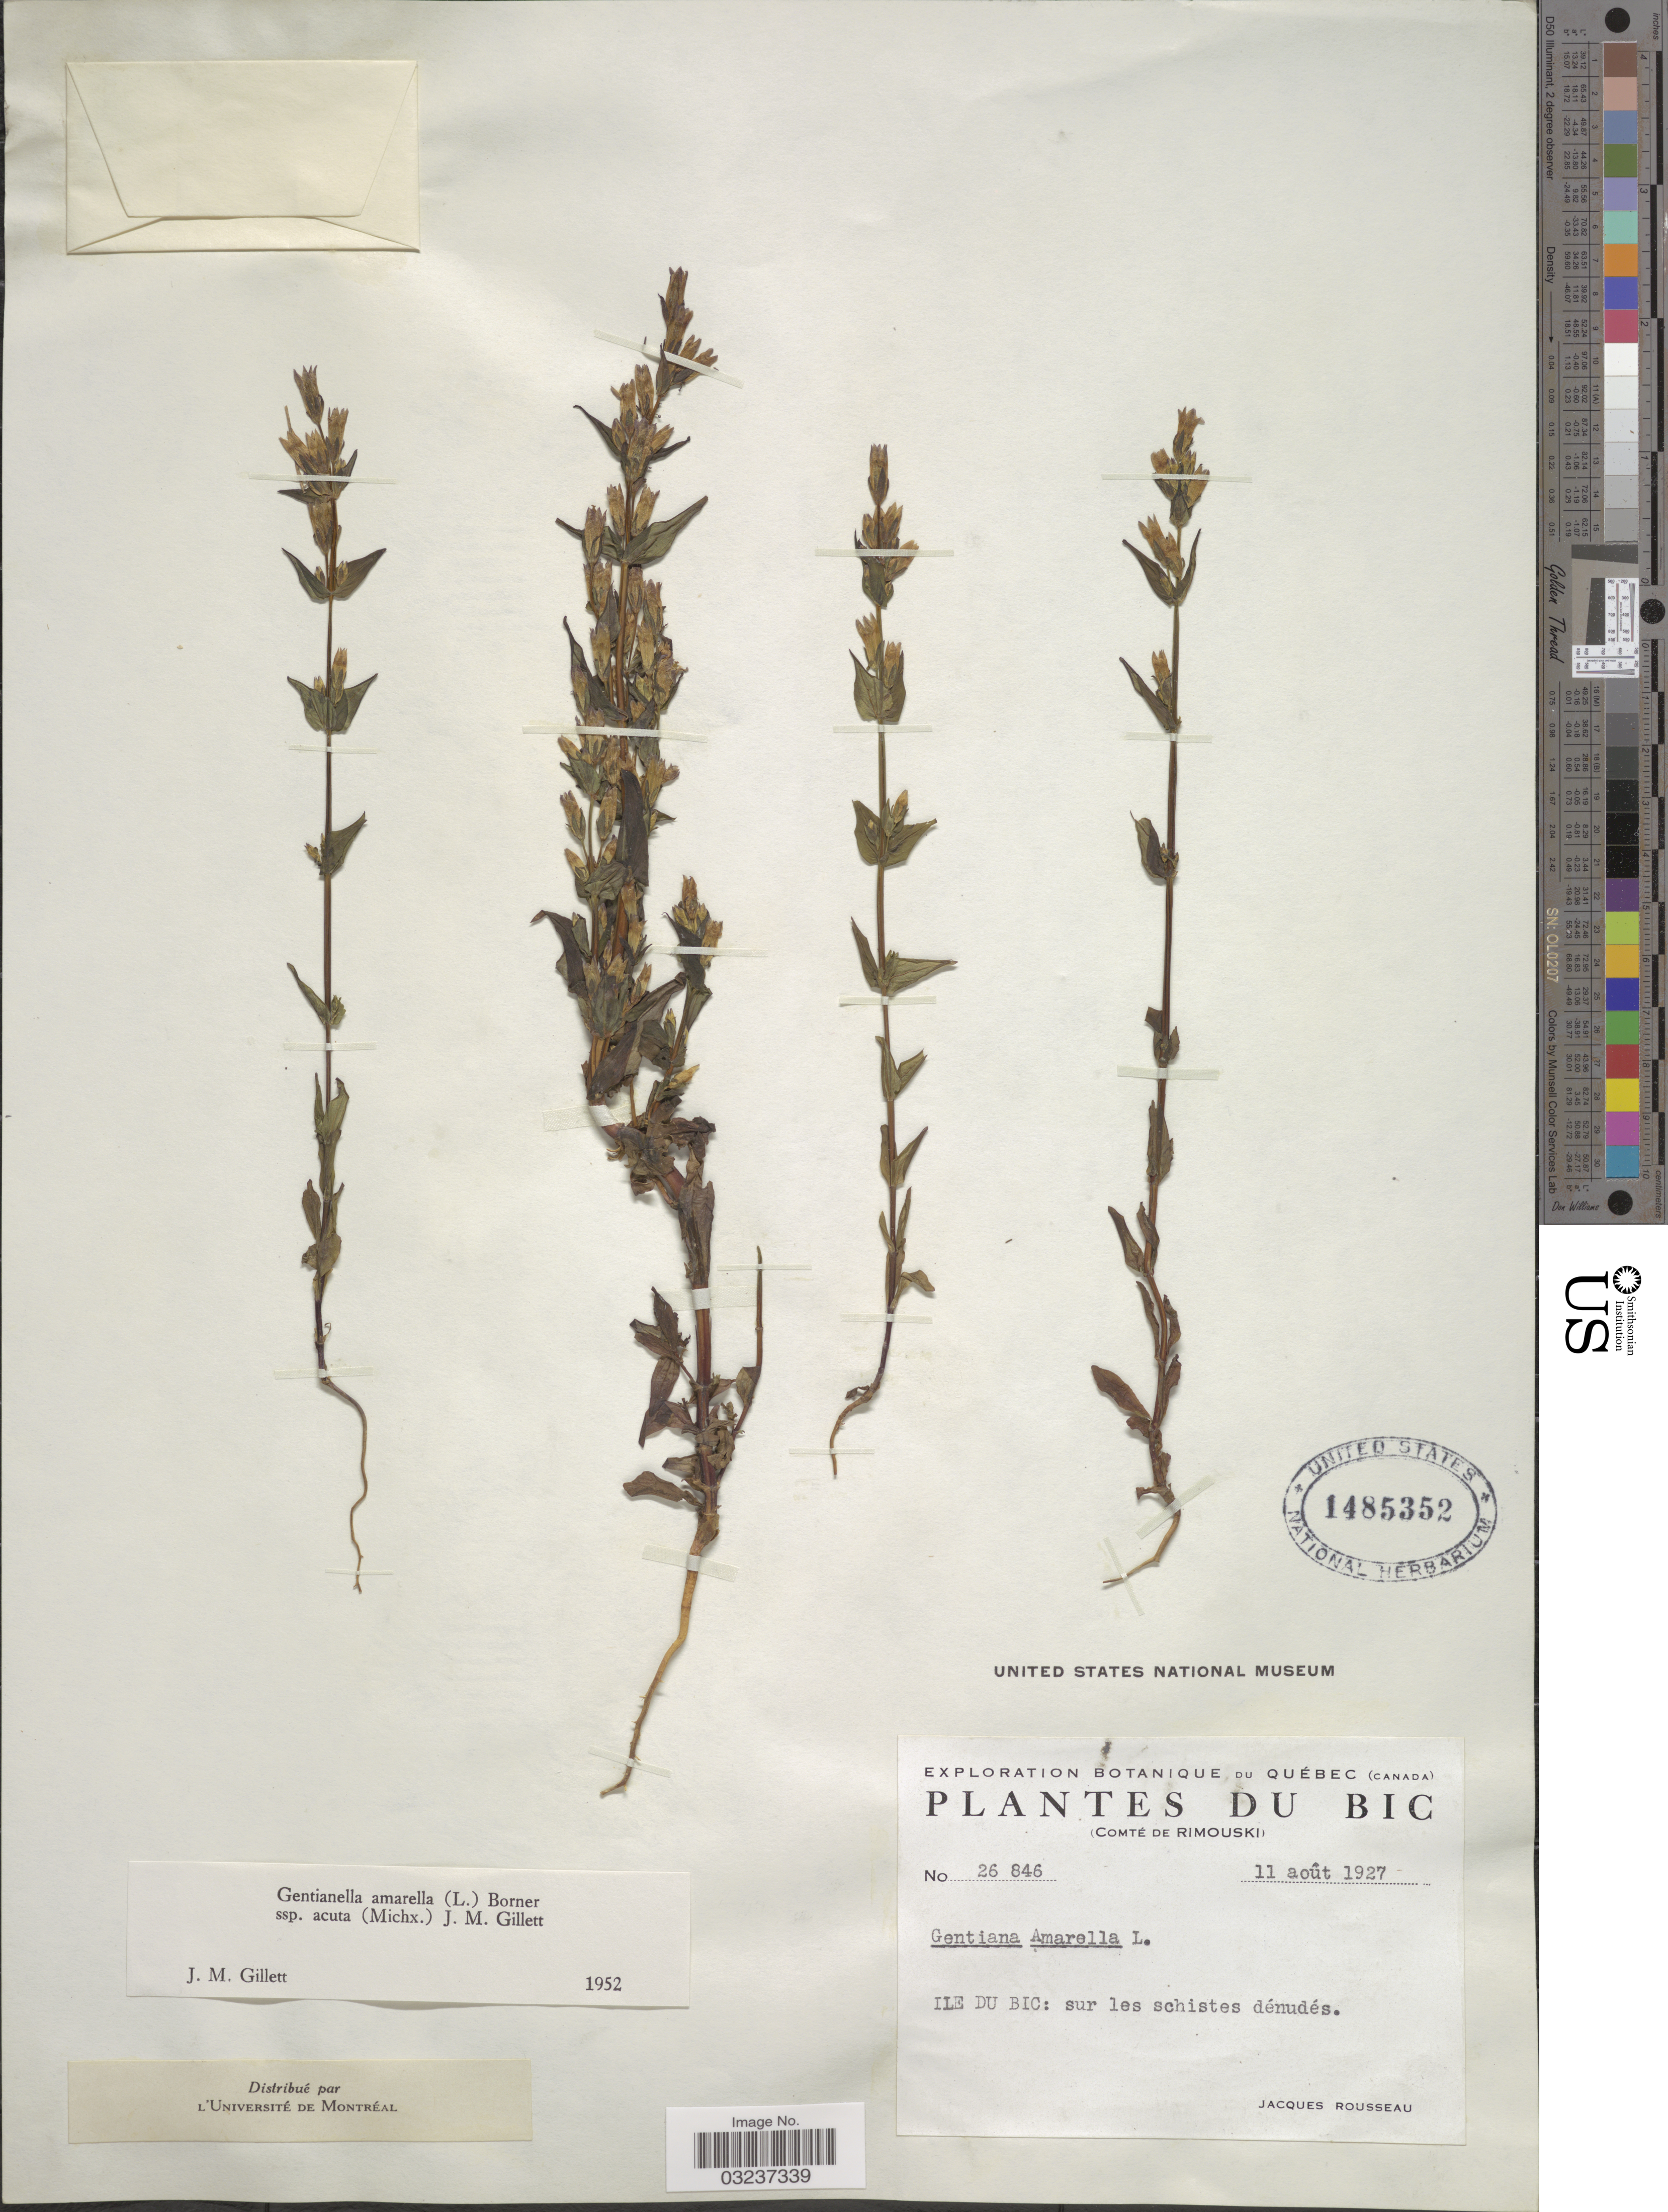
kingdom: Plantae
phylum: Tracheophyta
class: Magnoliopsida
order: Gentianales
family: Gentianaceae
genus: Gentianella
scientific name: Gentianella amarella subsp. acuta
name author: (Michx.) J.M. Gillett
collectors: J. Rousseau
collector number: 26846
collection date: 1927-08-11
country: Canada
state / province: Quebec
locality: Bic. (Comté de Rimouski). Ile du Bic.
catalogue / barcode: US 1485352